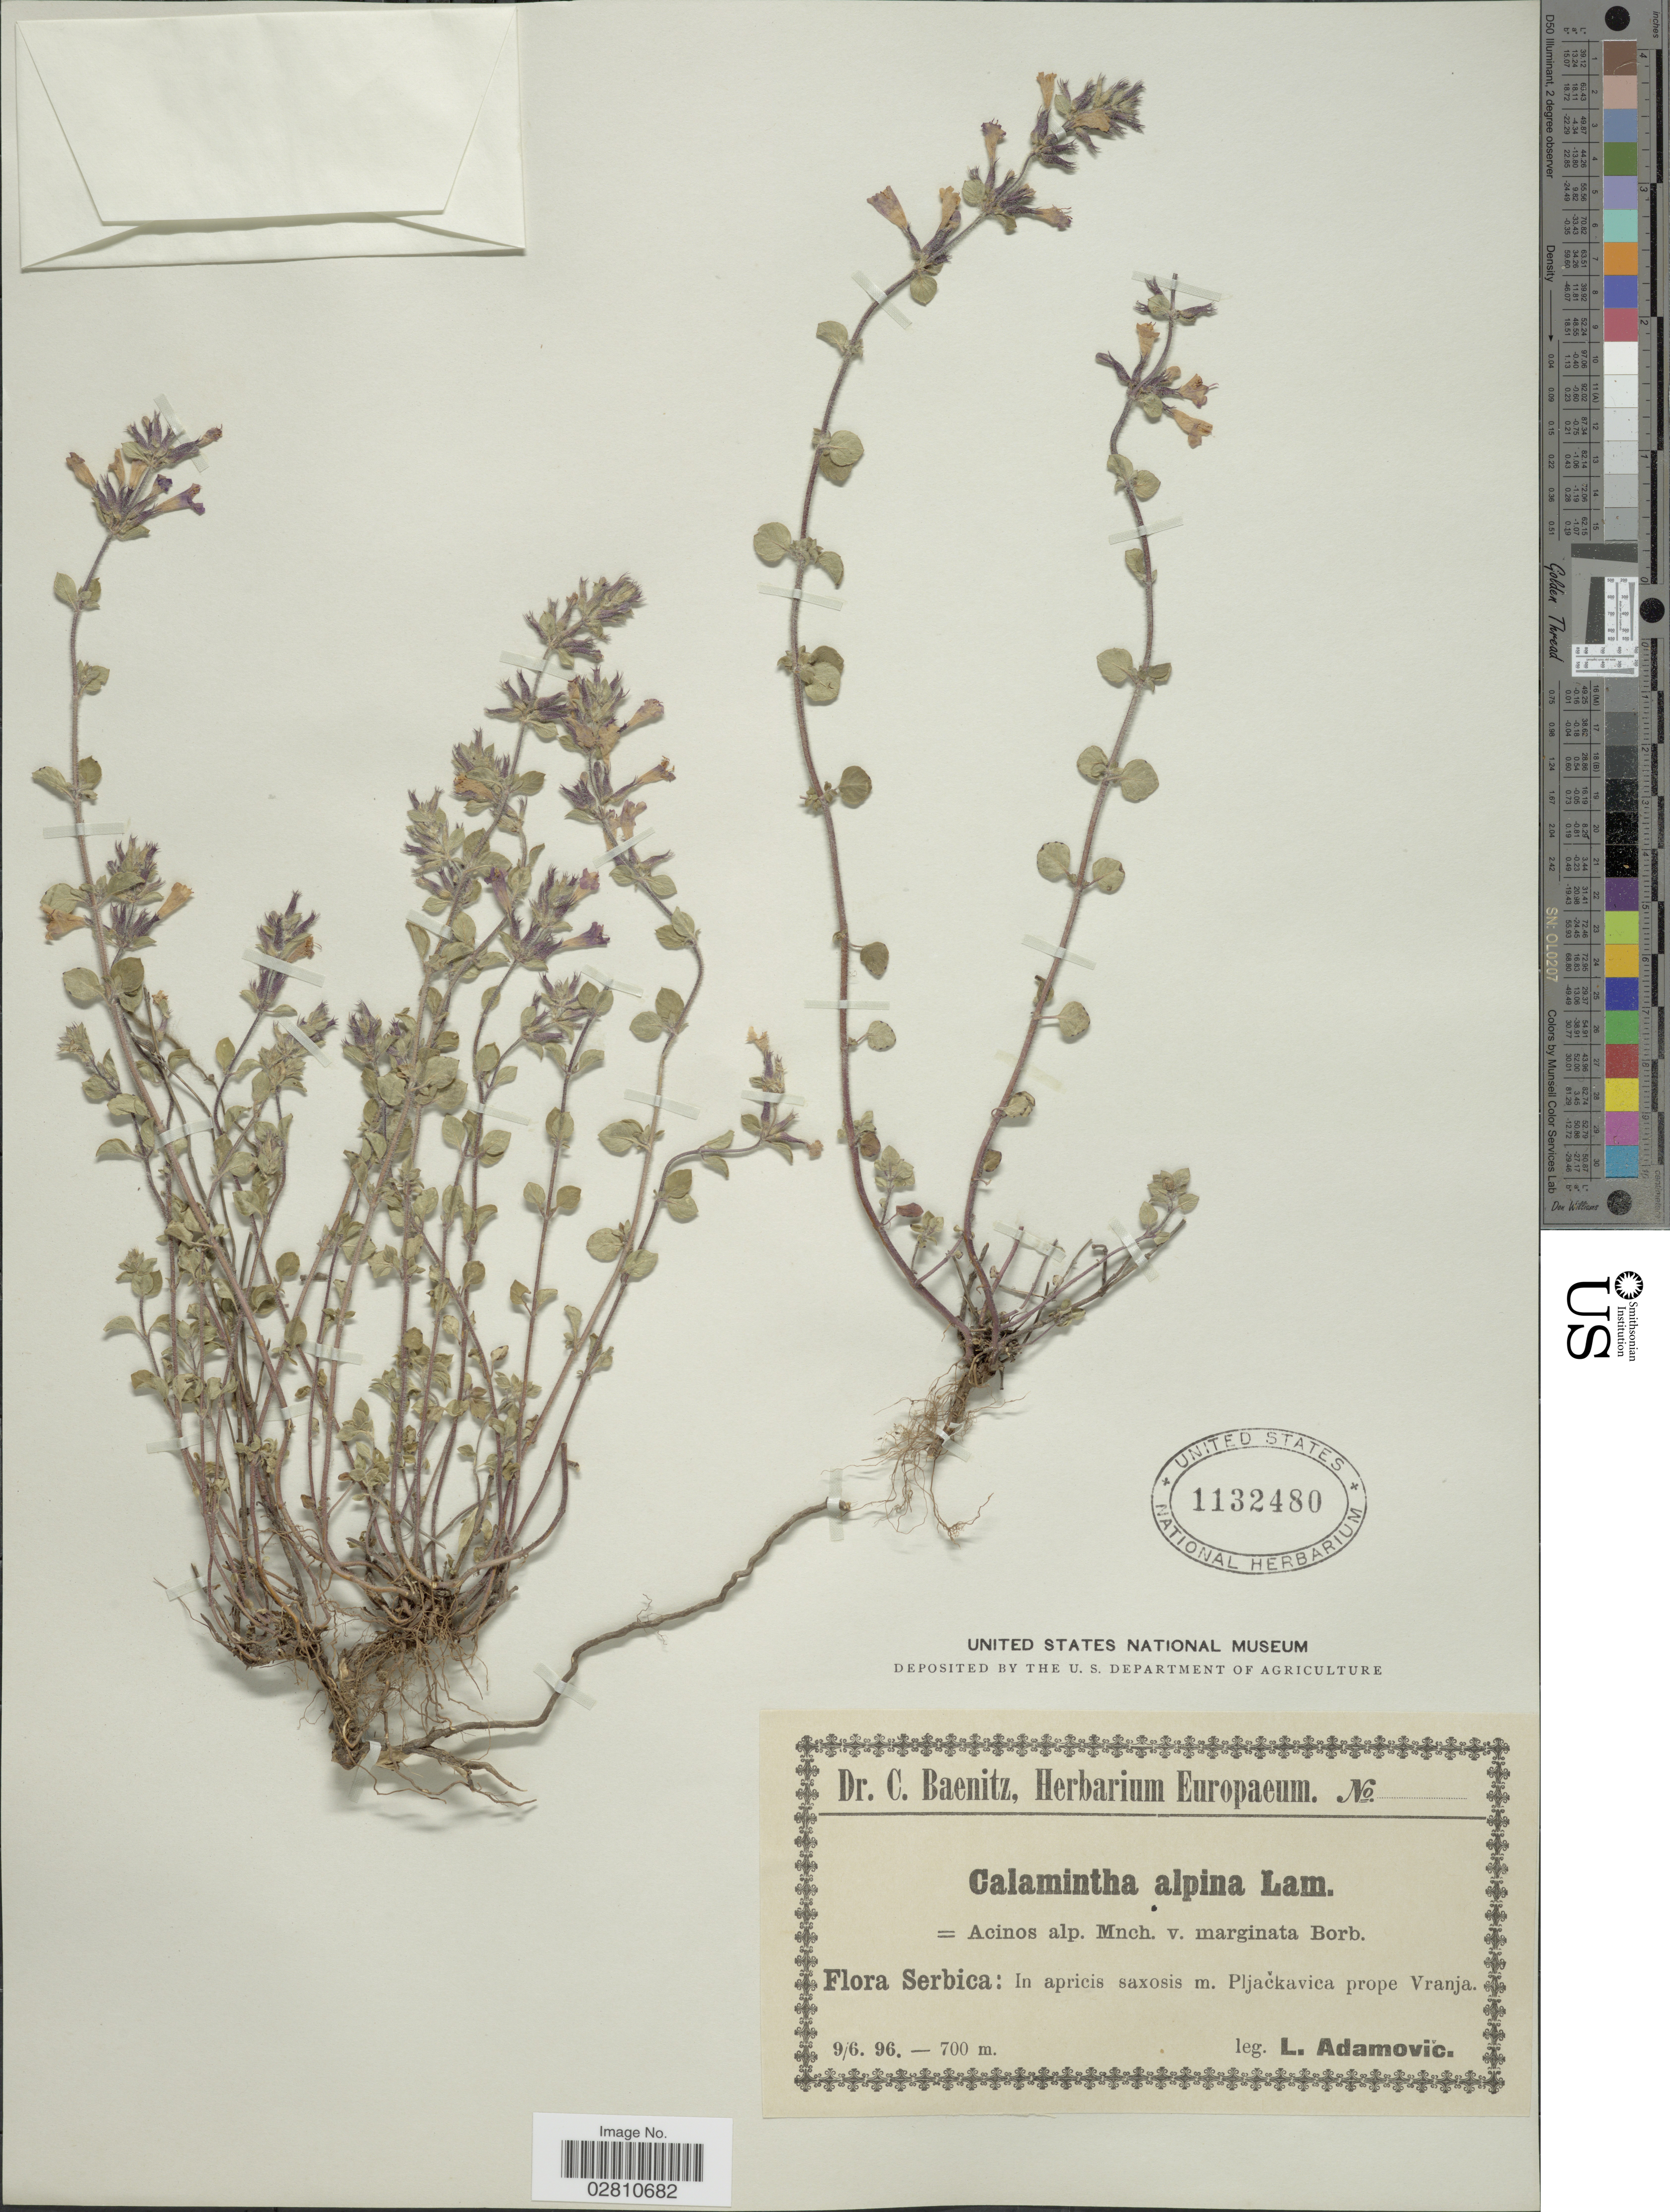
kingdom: Plantae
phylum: Tracheophyta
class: Magnoliopsida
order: Lamiales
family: Lamiaceae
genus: Clinopodium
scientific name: Clinopodium alpinum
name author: (L.) Kuntze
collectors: L. Adamović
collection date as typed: Transcribed d/m/y: 9/6/96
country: Serbia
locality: Serbica: In apricis saxosis m. Pljackavica prope Vranja.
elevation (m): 700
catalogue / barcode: US 1132480